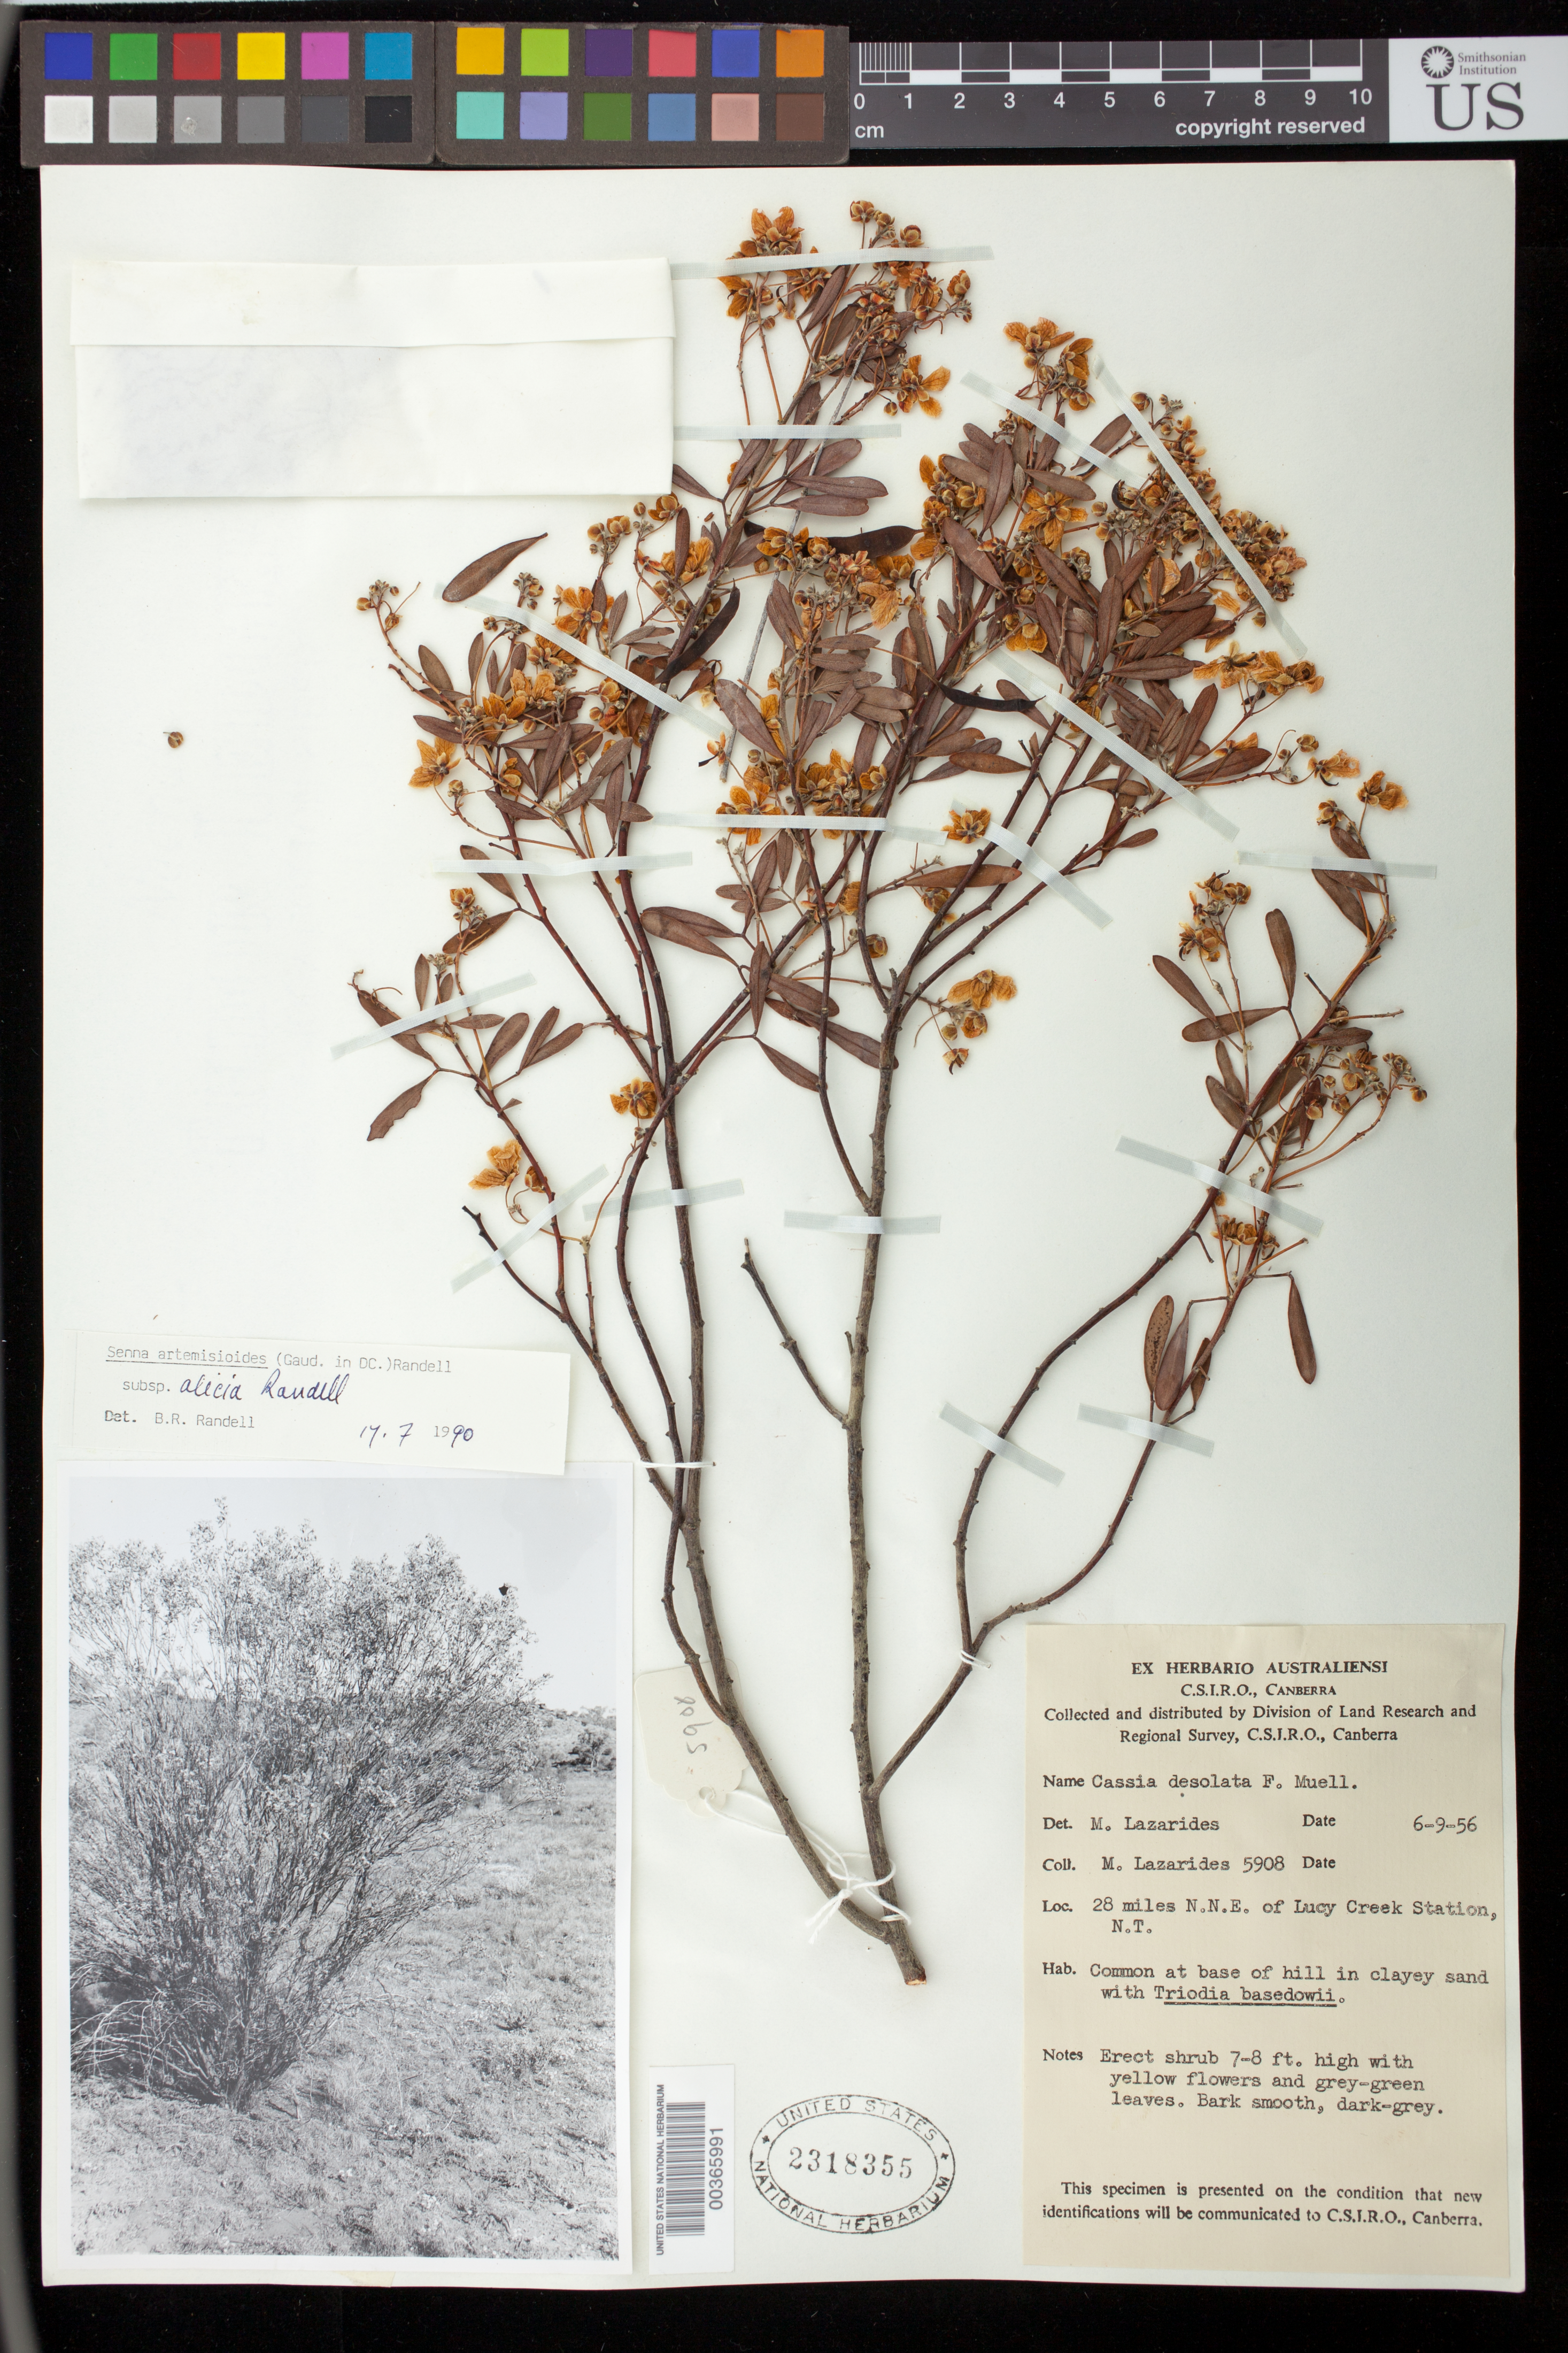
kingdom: Plantae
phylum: Tracheophyta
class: Magnoliopsida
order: Fabales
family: Fabaceae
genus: Senna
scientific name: Senna artemisioides subsp. alicia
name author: Randell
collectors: M. Lazarides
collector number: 5908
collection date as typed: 06 Sep 1956 or 09 Jun 1956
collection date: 1956-06-09 or 1956-09-06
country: Australia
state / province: Northern Territory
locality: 28 mi nne of lucy creek station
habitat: At base of hill in clayey sand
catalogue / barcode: US 2318355